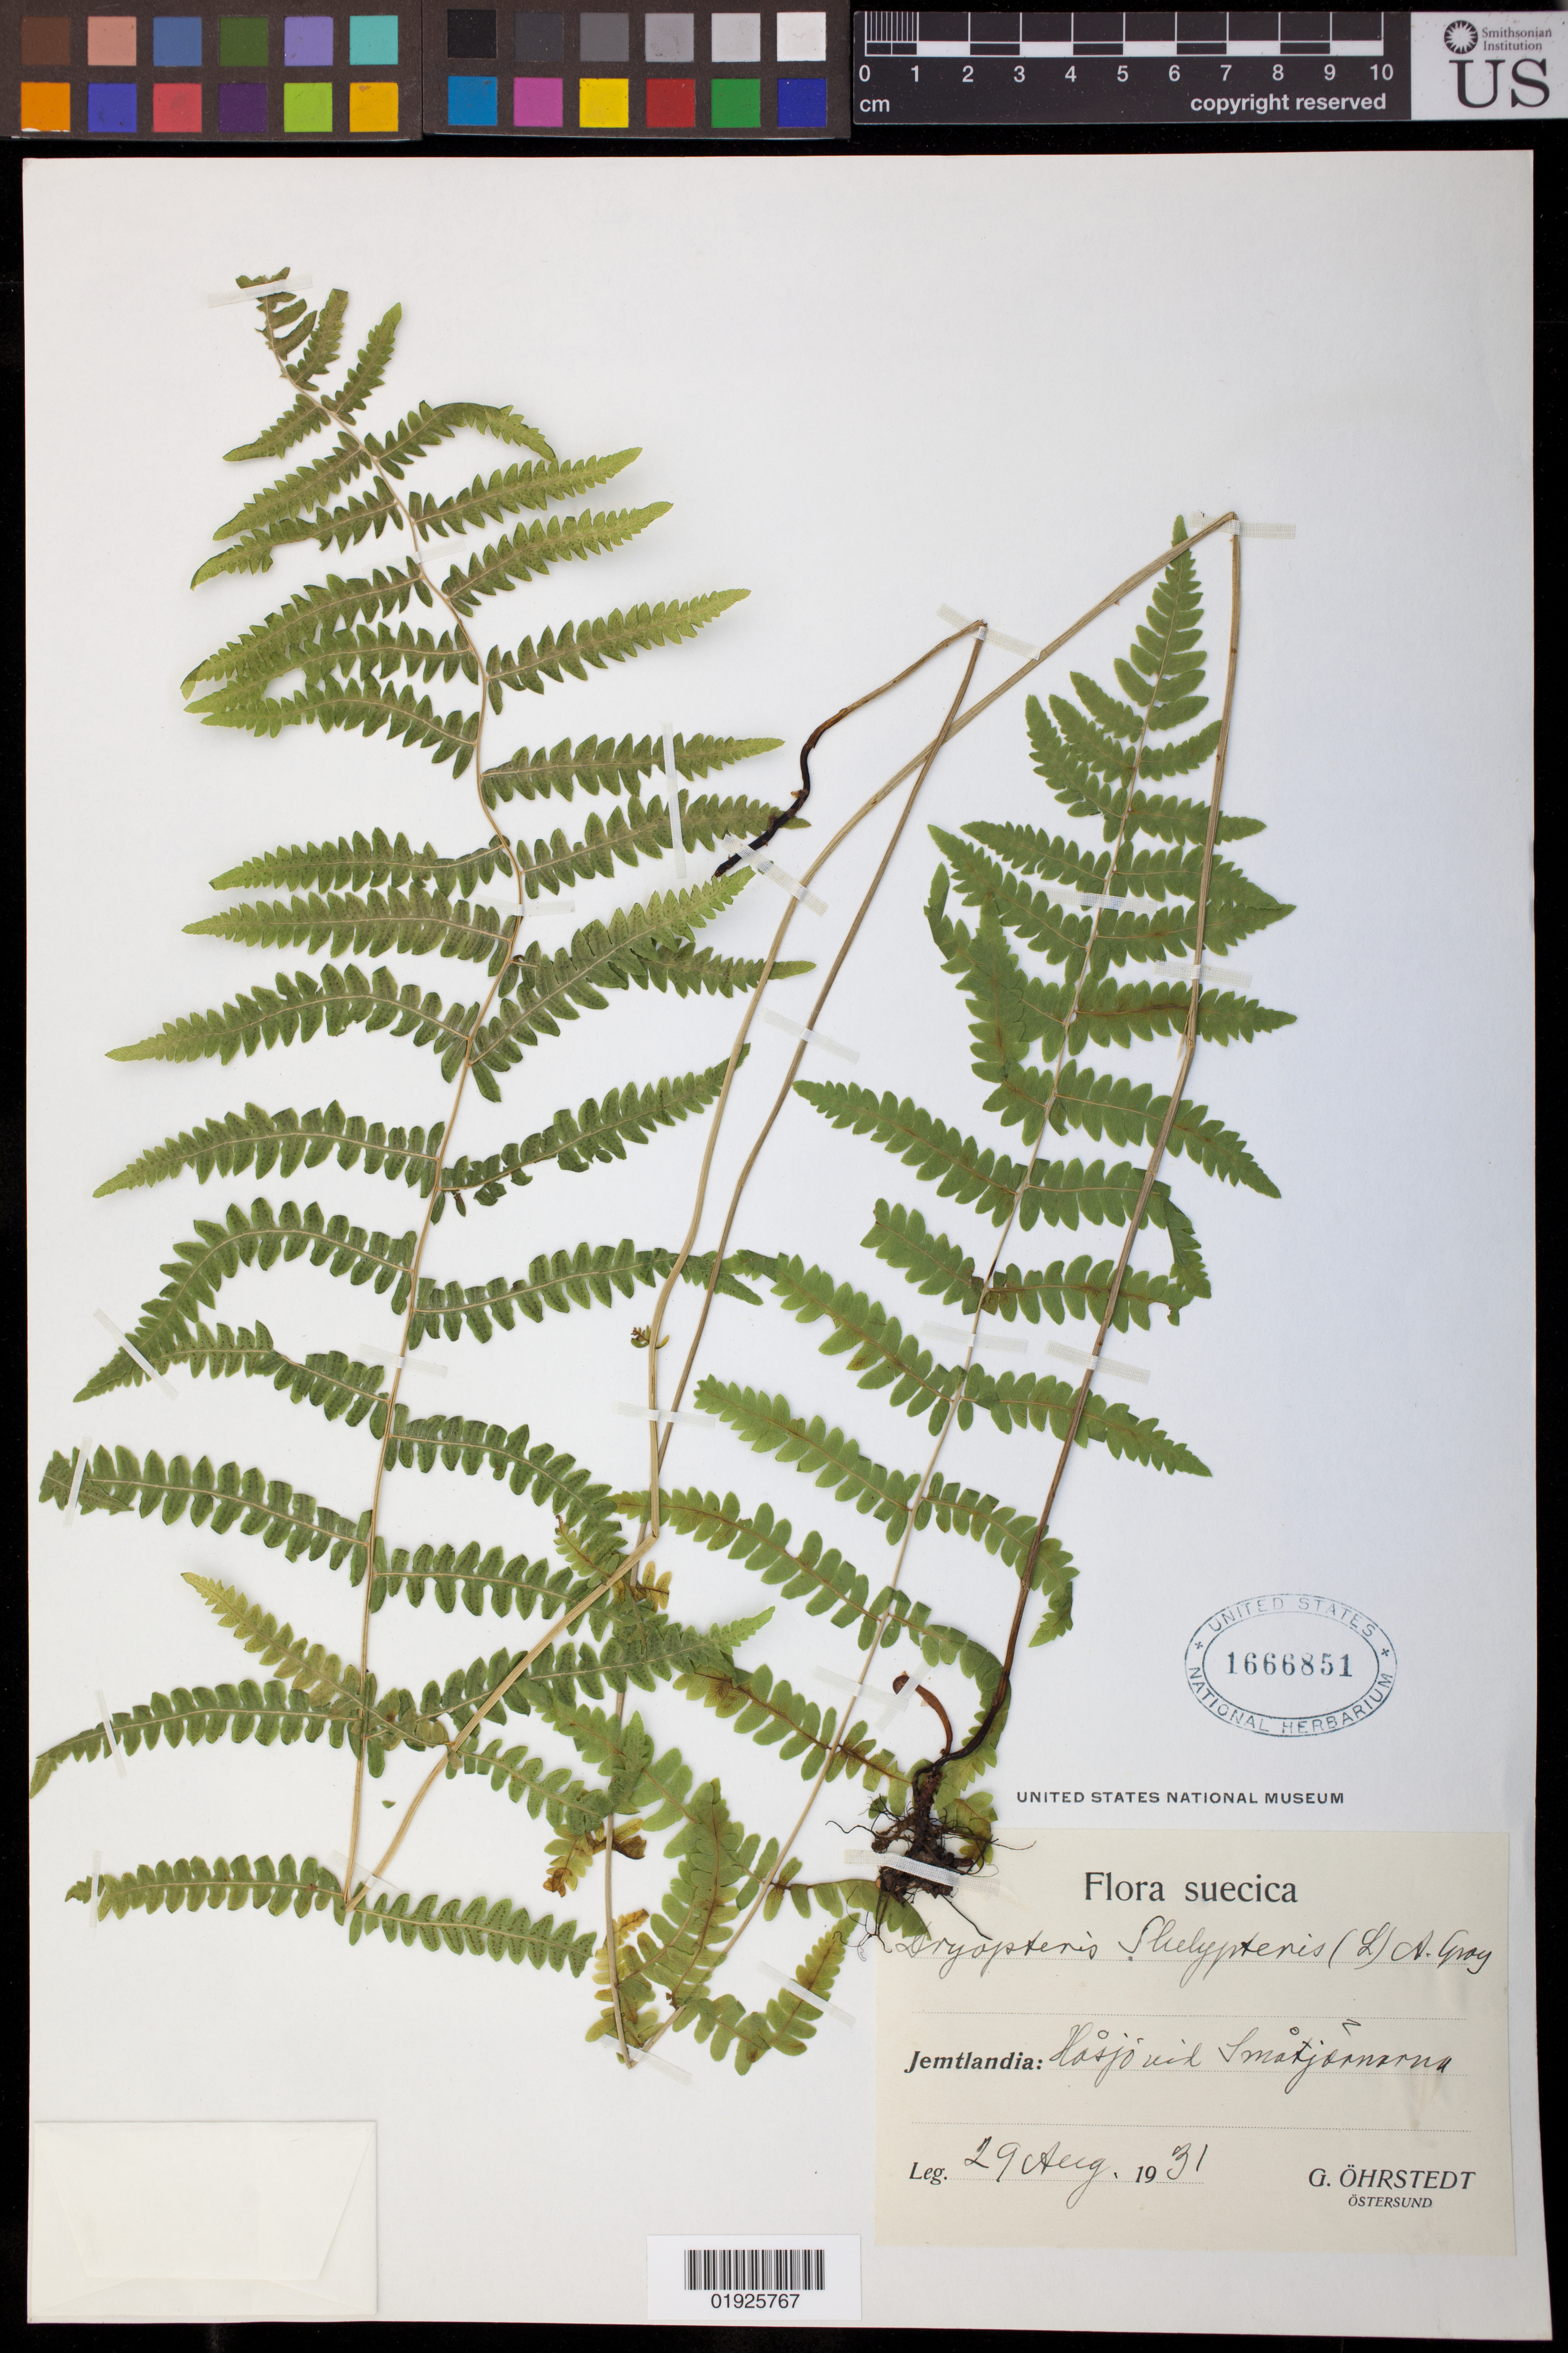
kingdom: Plantae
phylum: Tracheophyta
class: Polypodiopsida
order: Polypodiales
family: Thelypteridaceae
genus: Thelypteris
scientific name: Thelypteris palustris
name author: (Salisb.) Schott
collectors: G. Öhrstedt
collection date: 1931-09-29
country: Sweden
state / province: Jämtland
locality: Ostersund.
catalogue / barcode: US 1666851